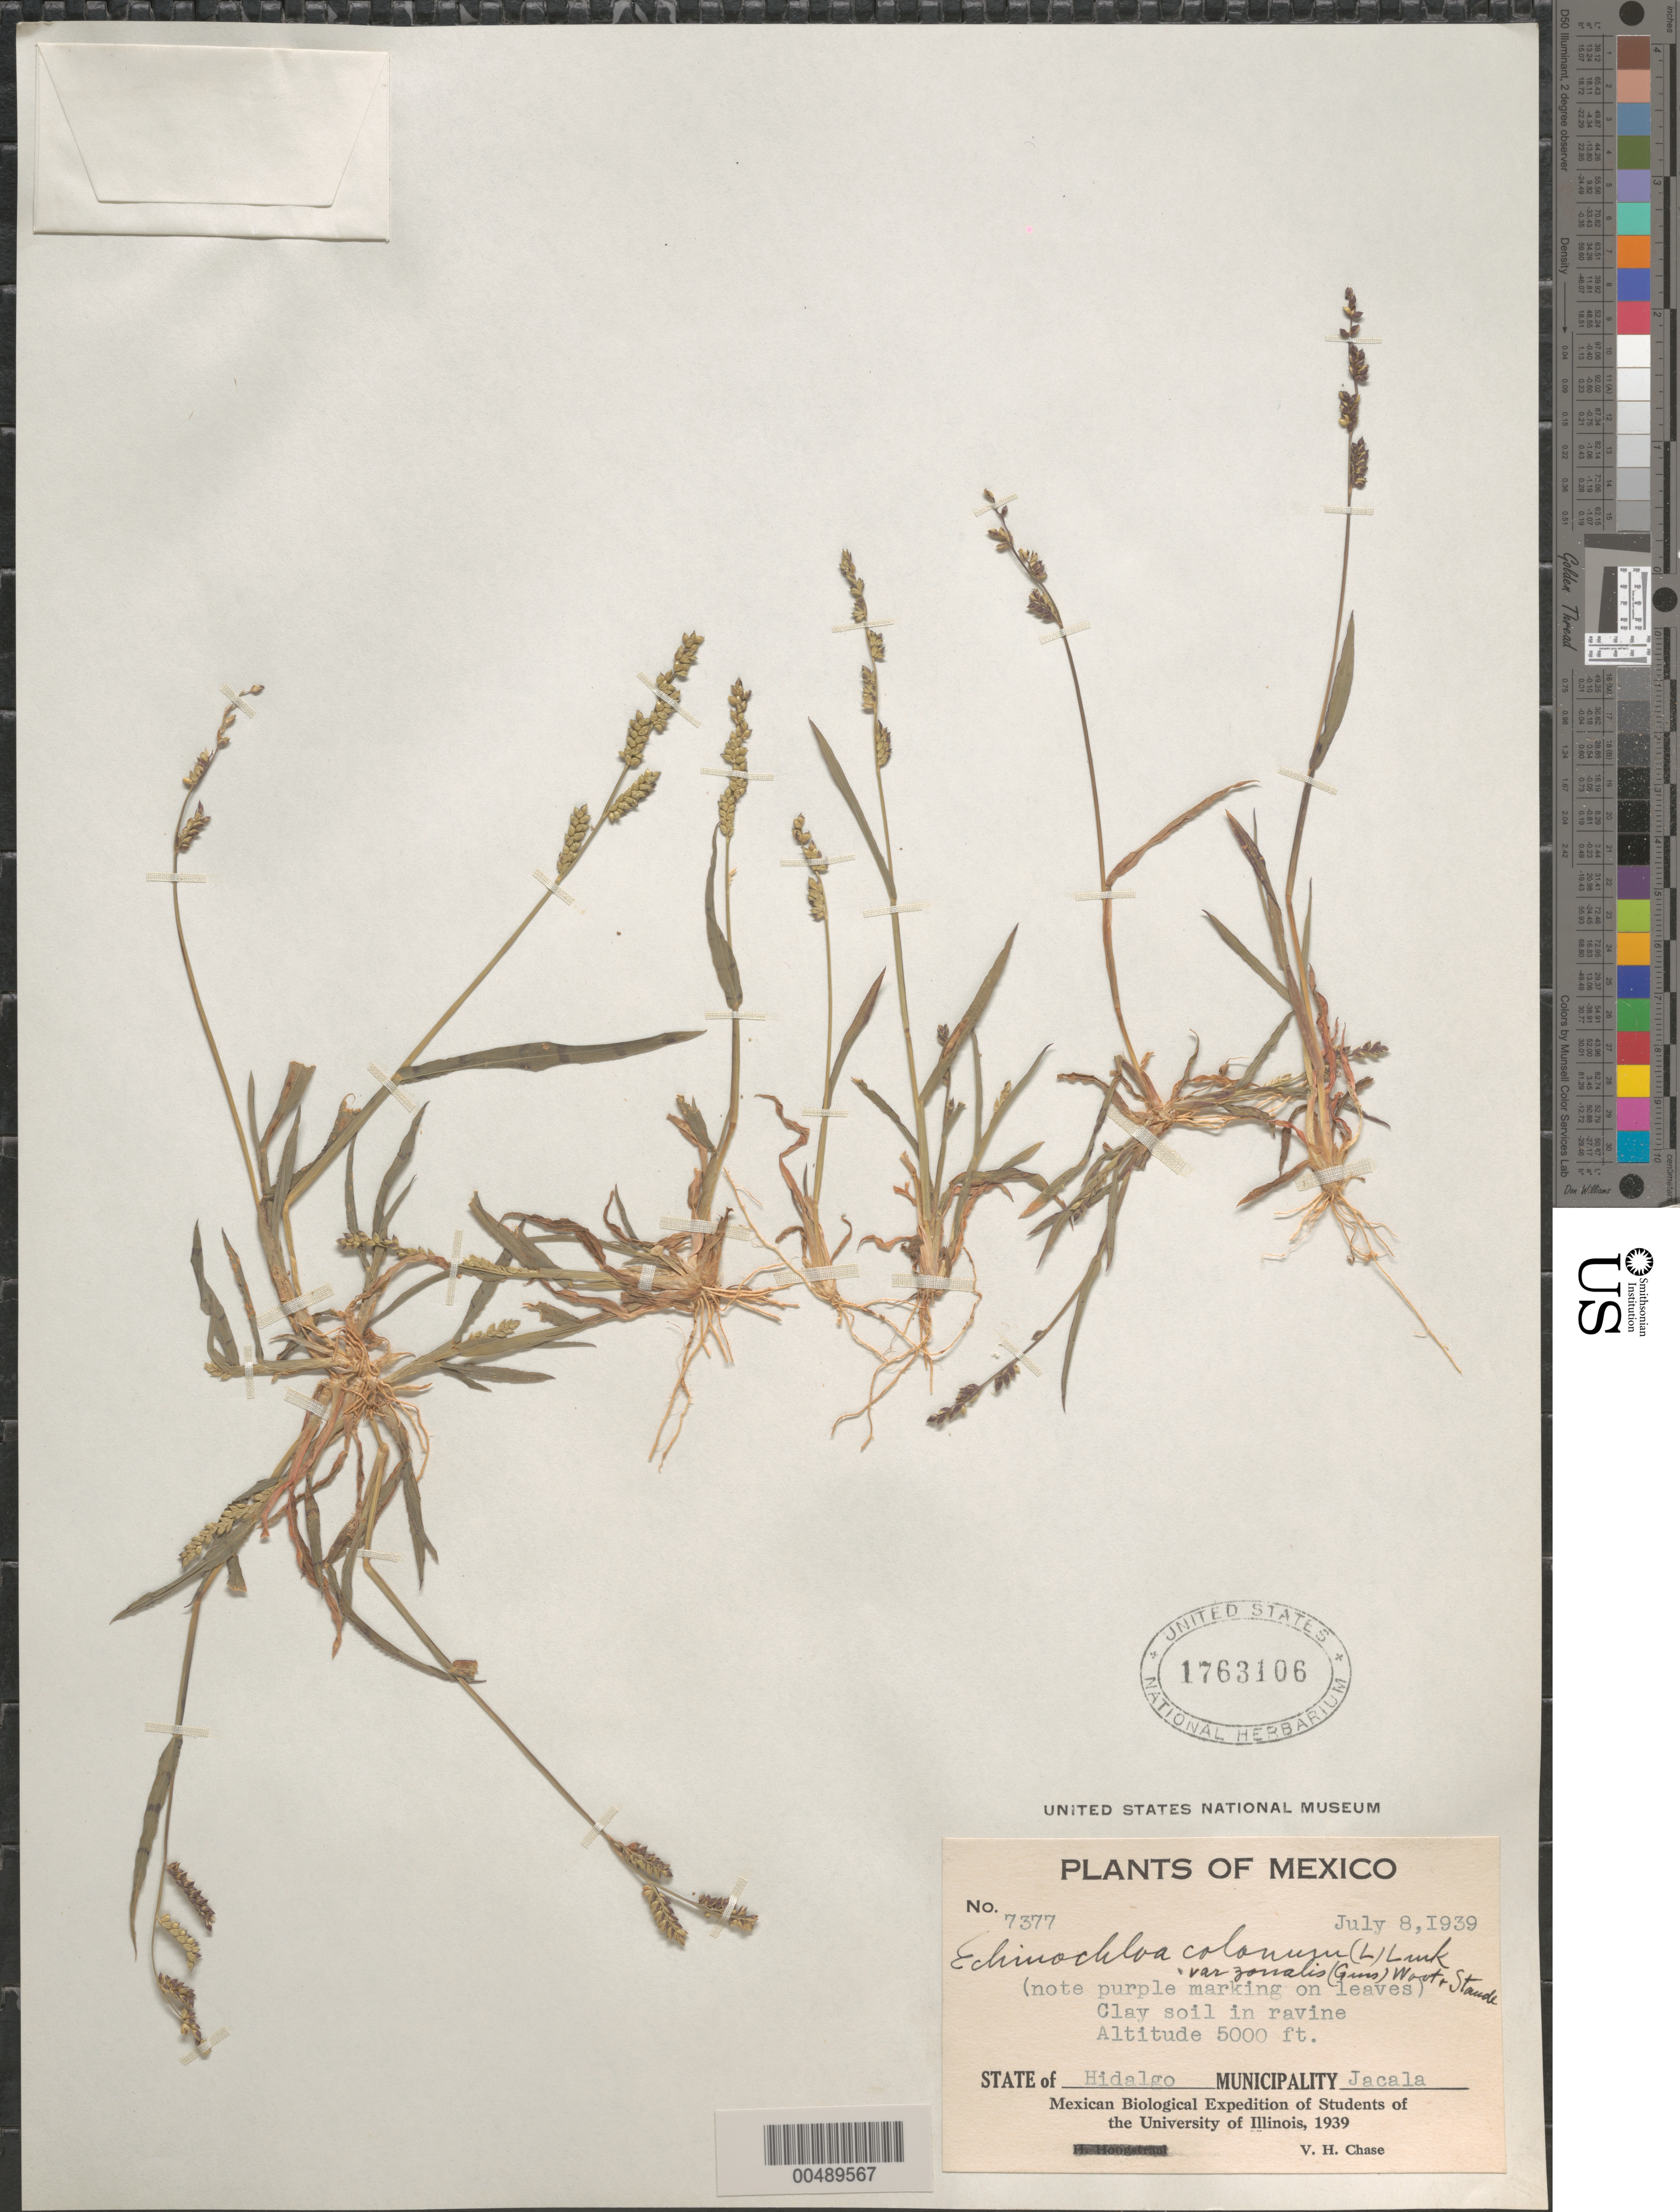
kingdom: Plantae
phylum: Tracheophyta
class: Liliopsida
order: Poales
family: Poaceae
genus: Echinochloa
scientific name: Echinochloa colona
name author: (L.) Link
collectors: V. H. Chase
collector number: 7377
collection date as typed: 8 Jul 1939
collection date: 1939-07-08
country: Mexico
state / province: Hidalgo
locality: Jacala Mun.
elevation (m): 1524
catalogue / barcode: US 1763106